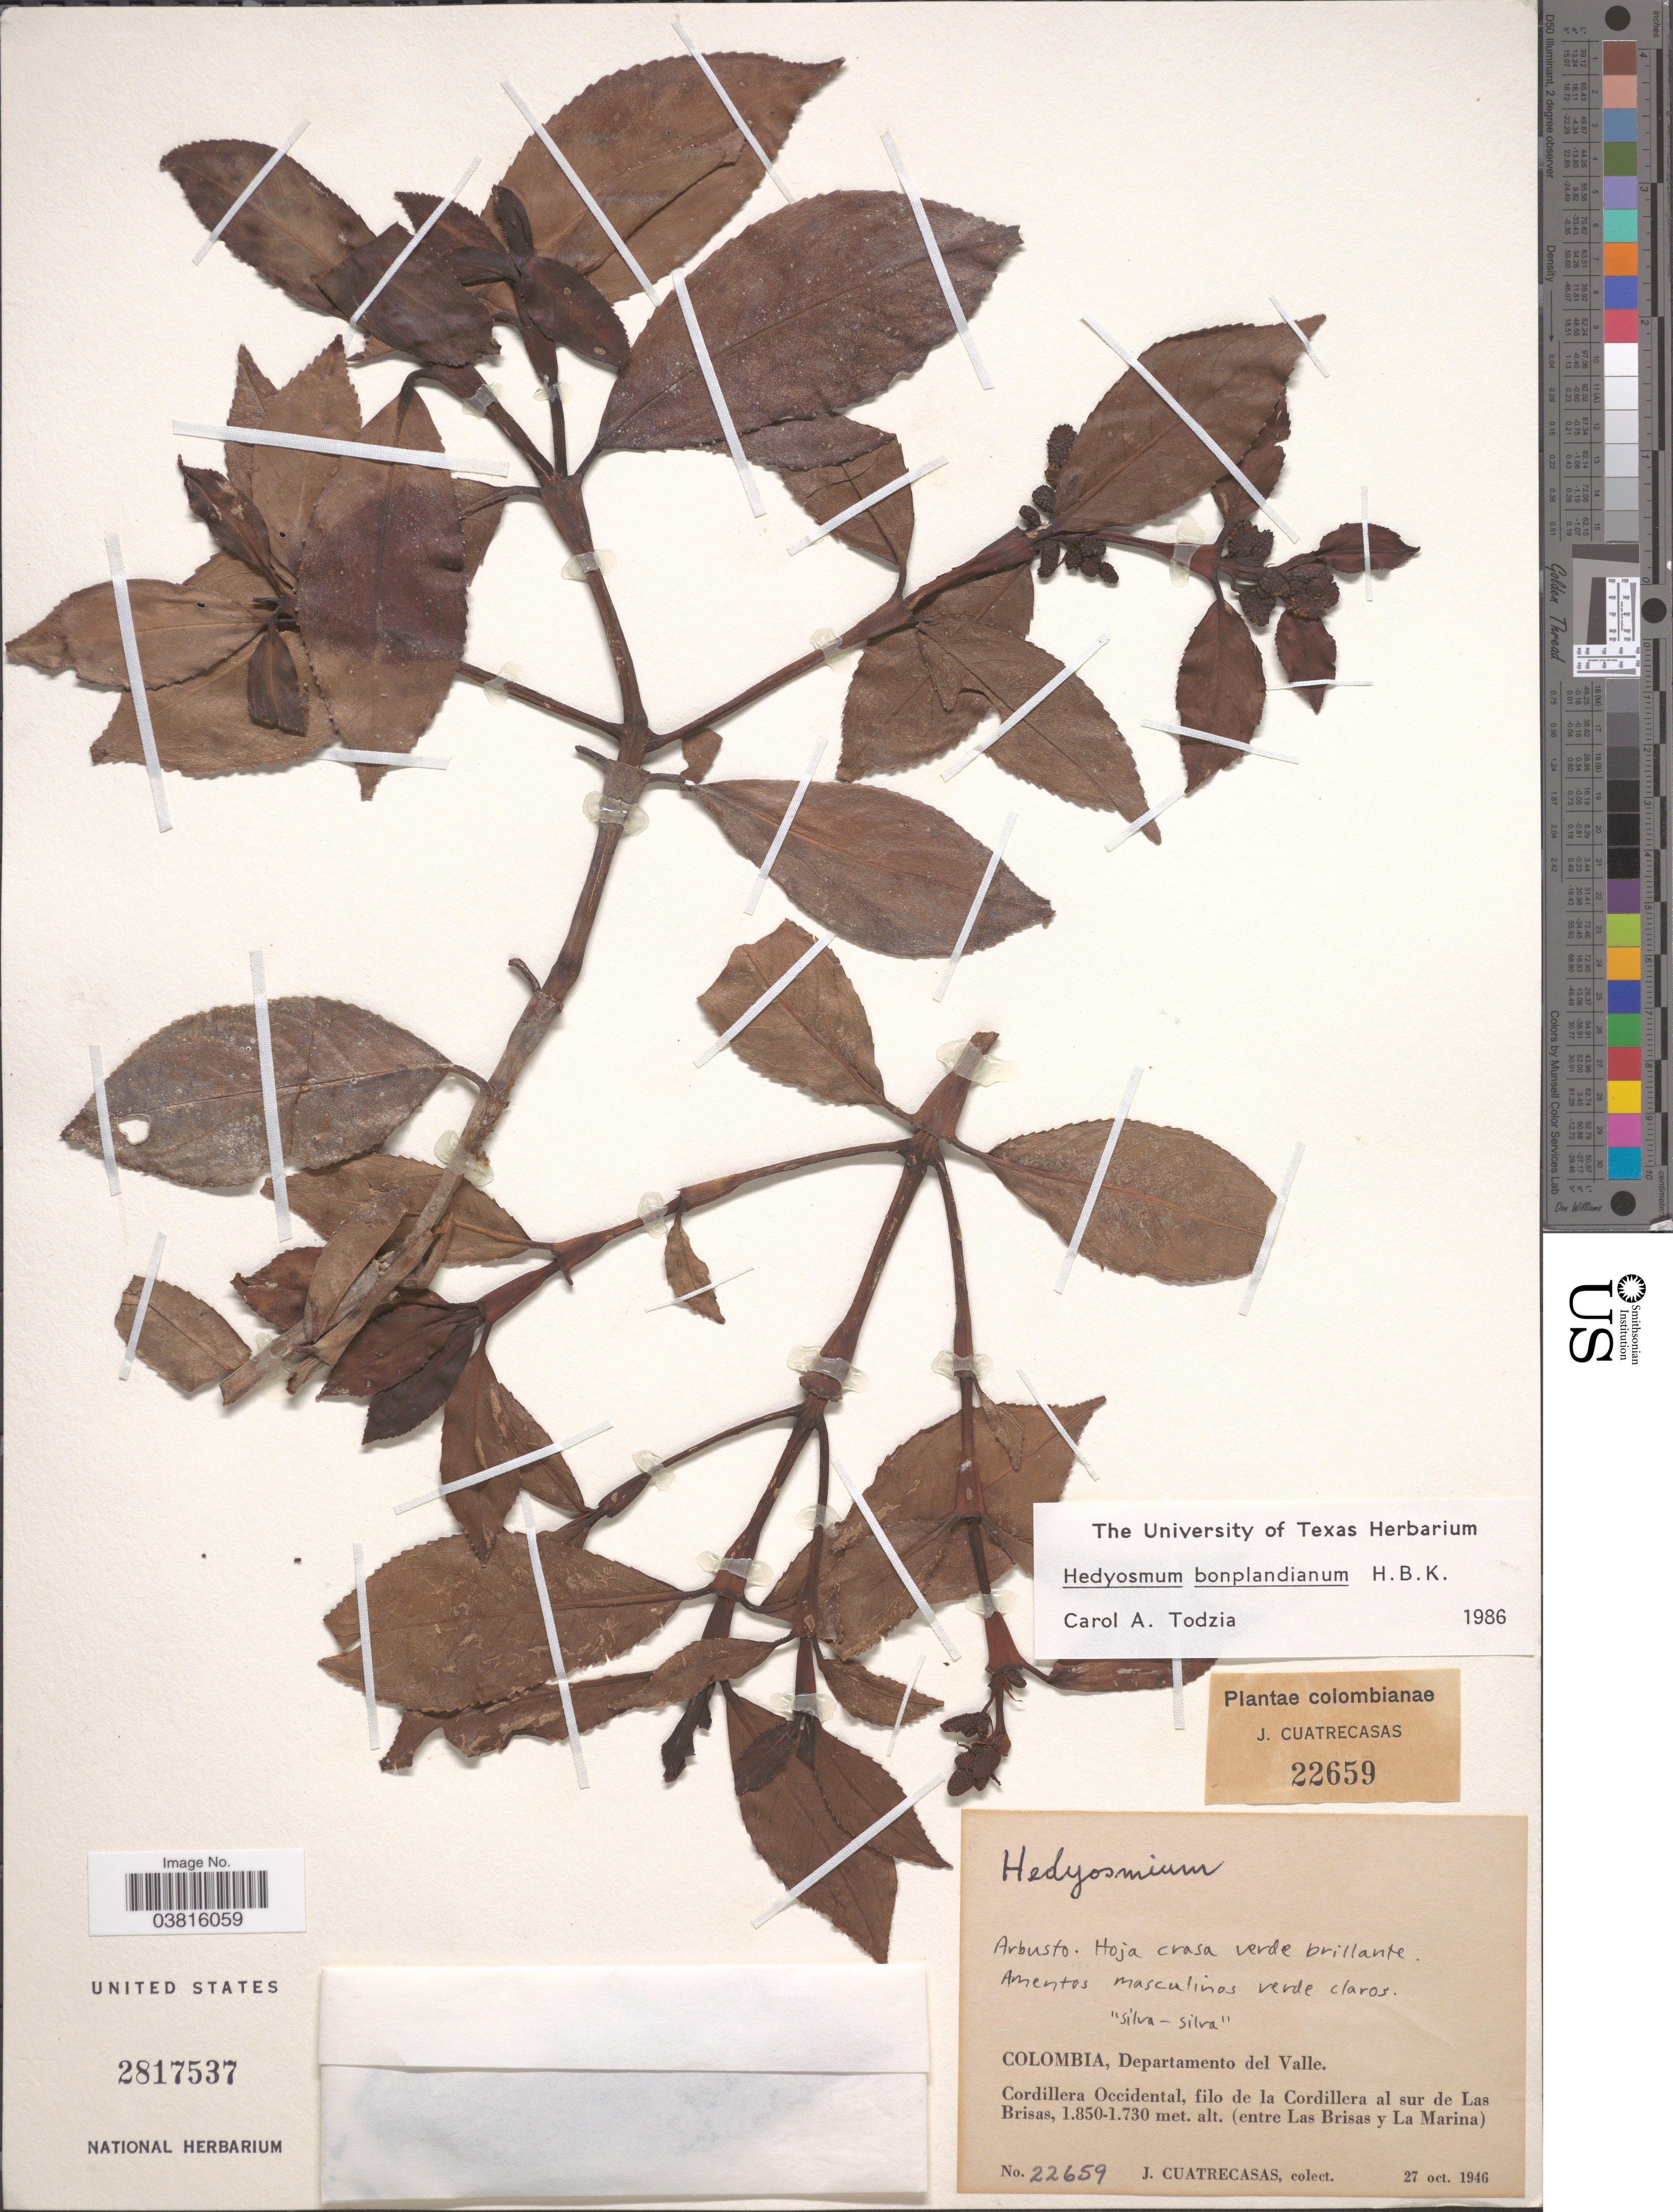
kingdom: Plantae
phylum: Tracheophyta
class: Magnoliopsida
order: Chloranthales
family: Chloranthaceae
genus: Hedyosmum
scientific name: Hedyosmum bonplandianum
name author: Kunth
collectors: J. Cuatrecasas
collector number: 22659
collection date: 1946-10-27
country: Colombia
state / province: Valle del Cauca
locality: Departamento del Valle. Cordillera Occidental, filo de la Cordillera al sur de Las Brisas. (entre Las Brisas y La Marina).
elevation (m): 1730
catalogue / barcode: US 2817537